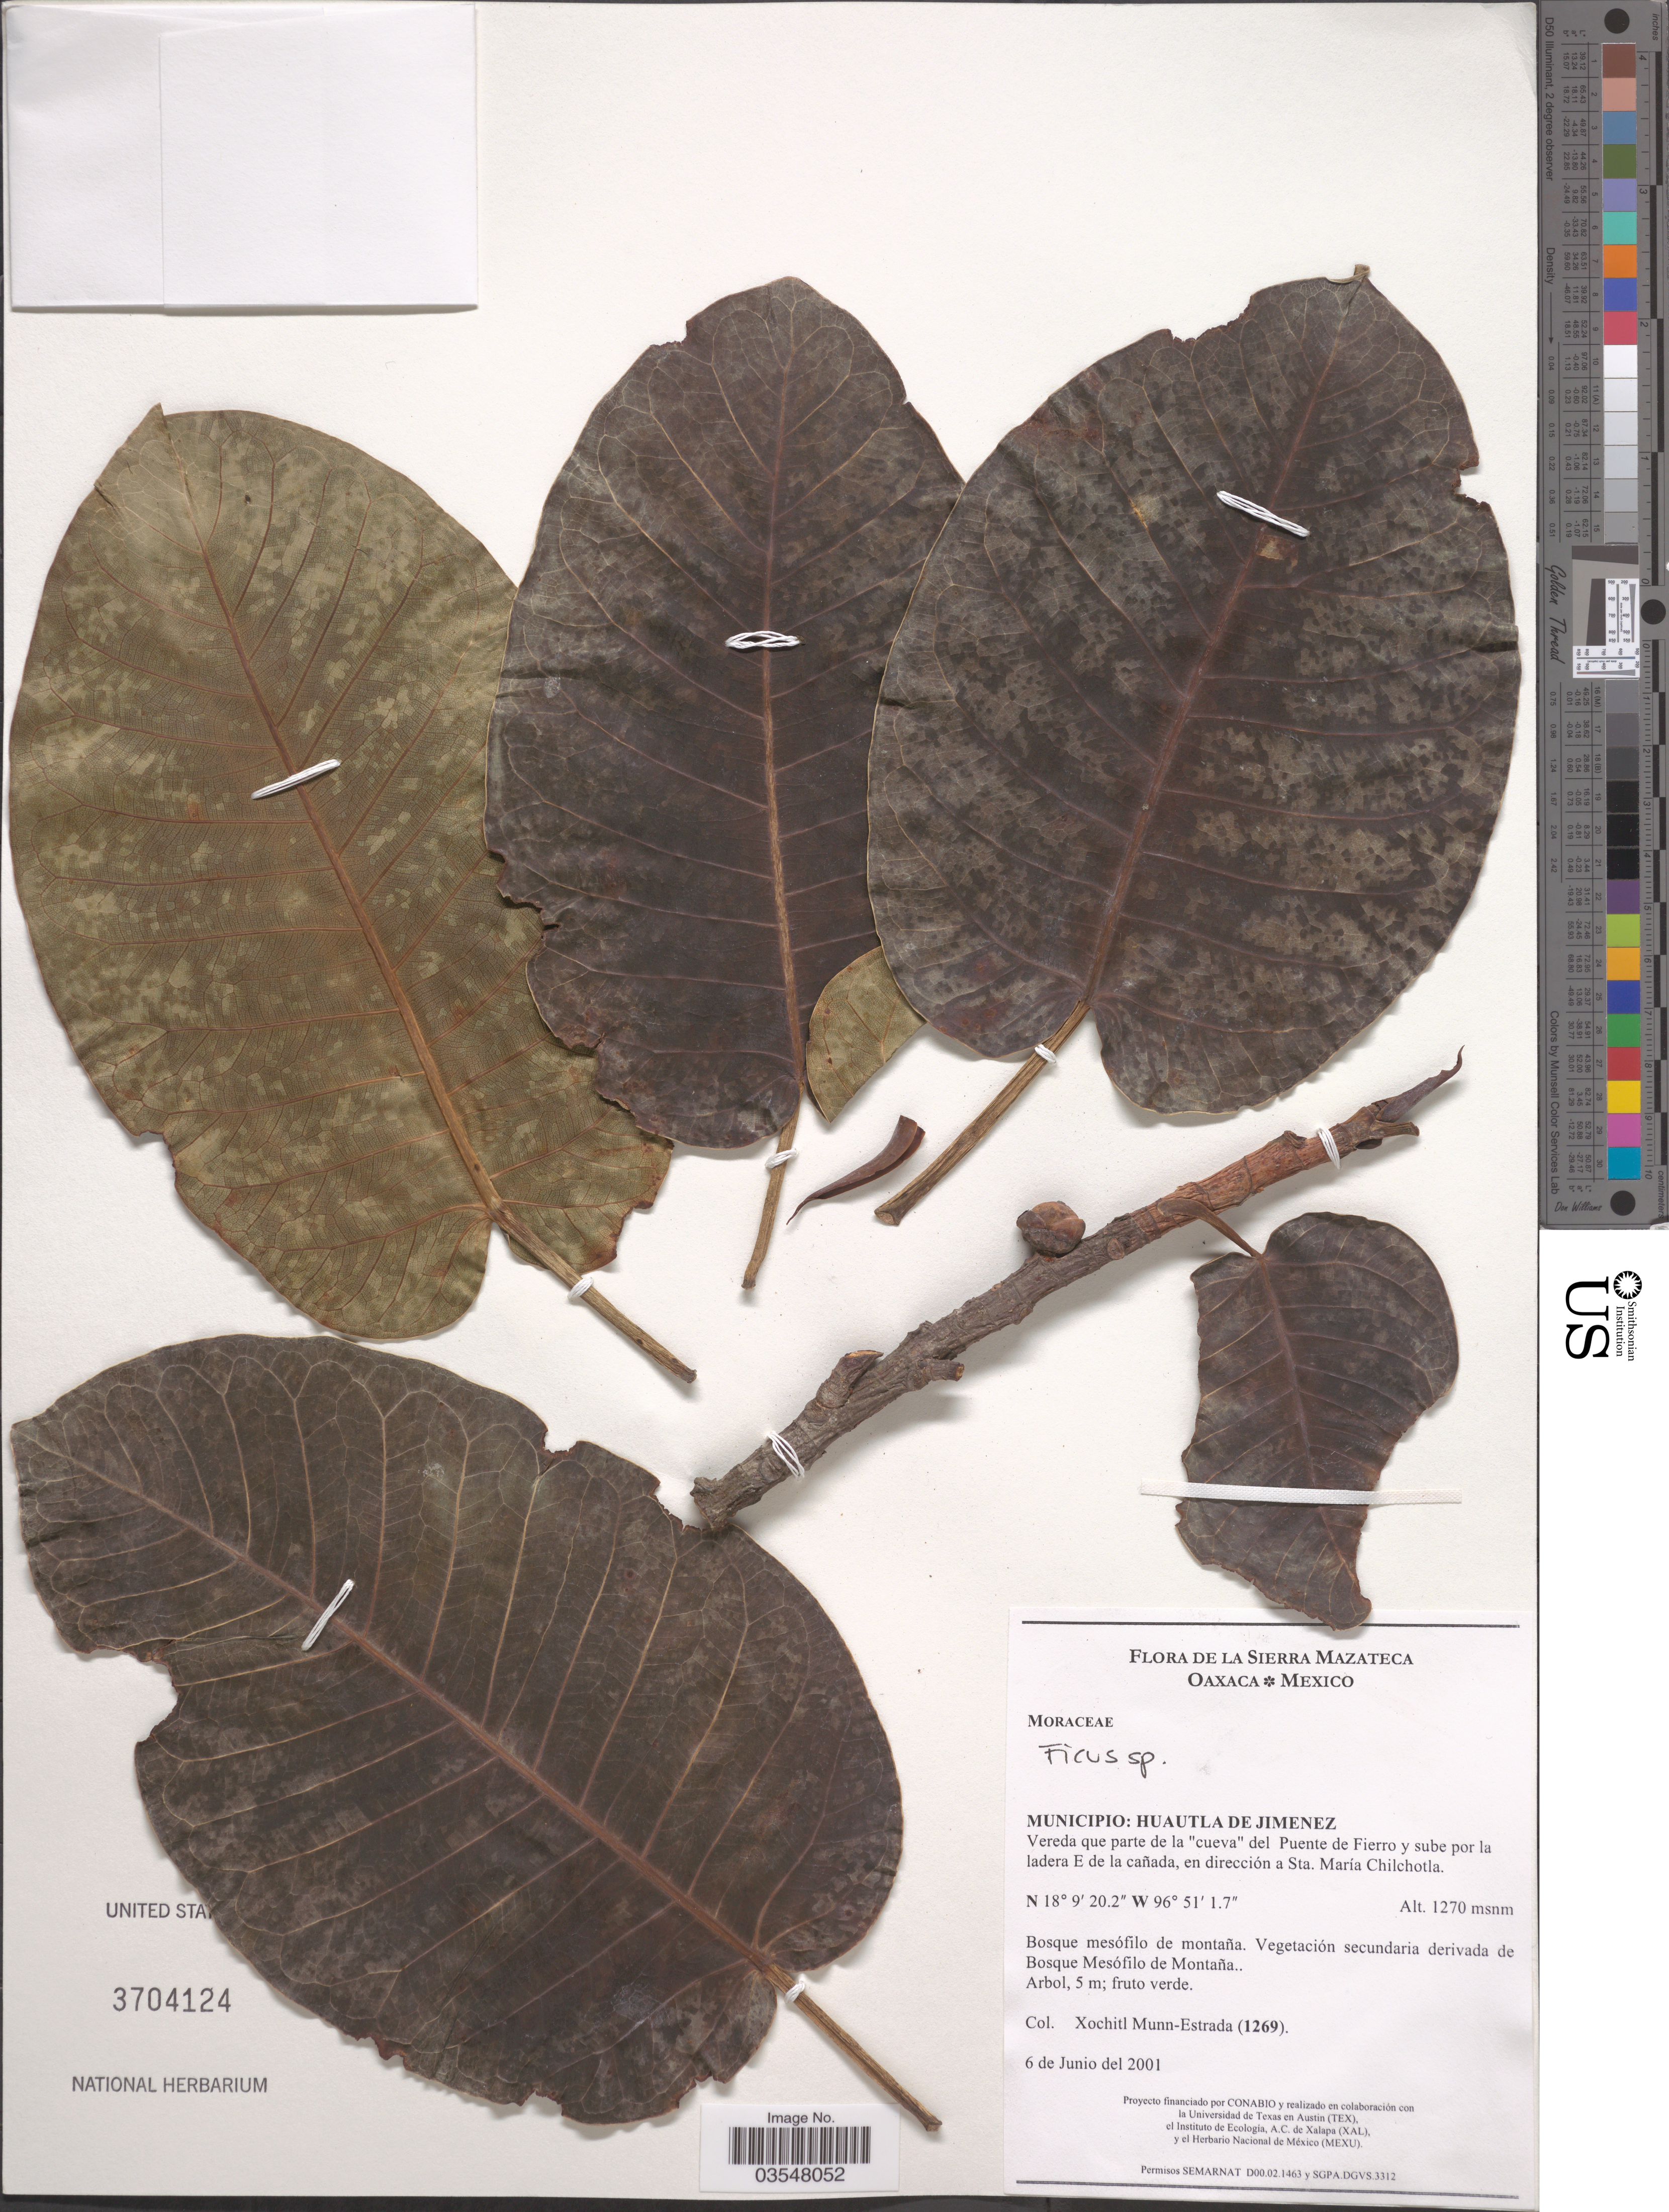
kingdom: Plantae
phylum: Tracheophyta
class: Magnoliopsida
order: Rosales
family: Moraceae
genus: Ficus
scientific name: Ficus sp.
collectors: X. Munn-Estrada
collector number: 1269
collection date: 2001-06-06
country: Mexico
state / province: Oaxaca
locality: La Sierra Mazateca. Municipio: Huautla de Jimenez. Vereda que parte de la "cueva" del Puente de Fierro y sube por la ladera E de la cañada, en drección a Sta. María Chilchotla.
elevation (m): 1270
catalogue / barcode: US 3704124